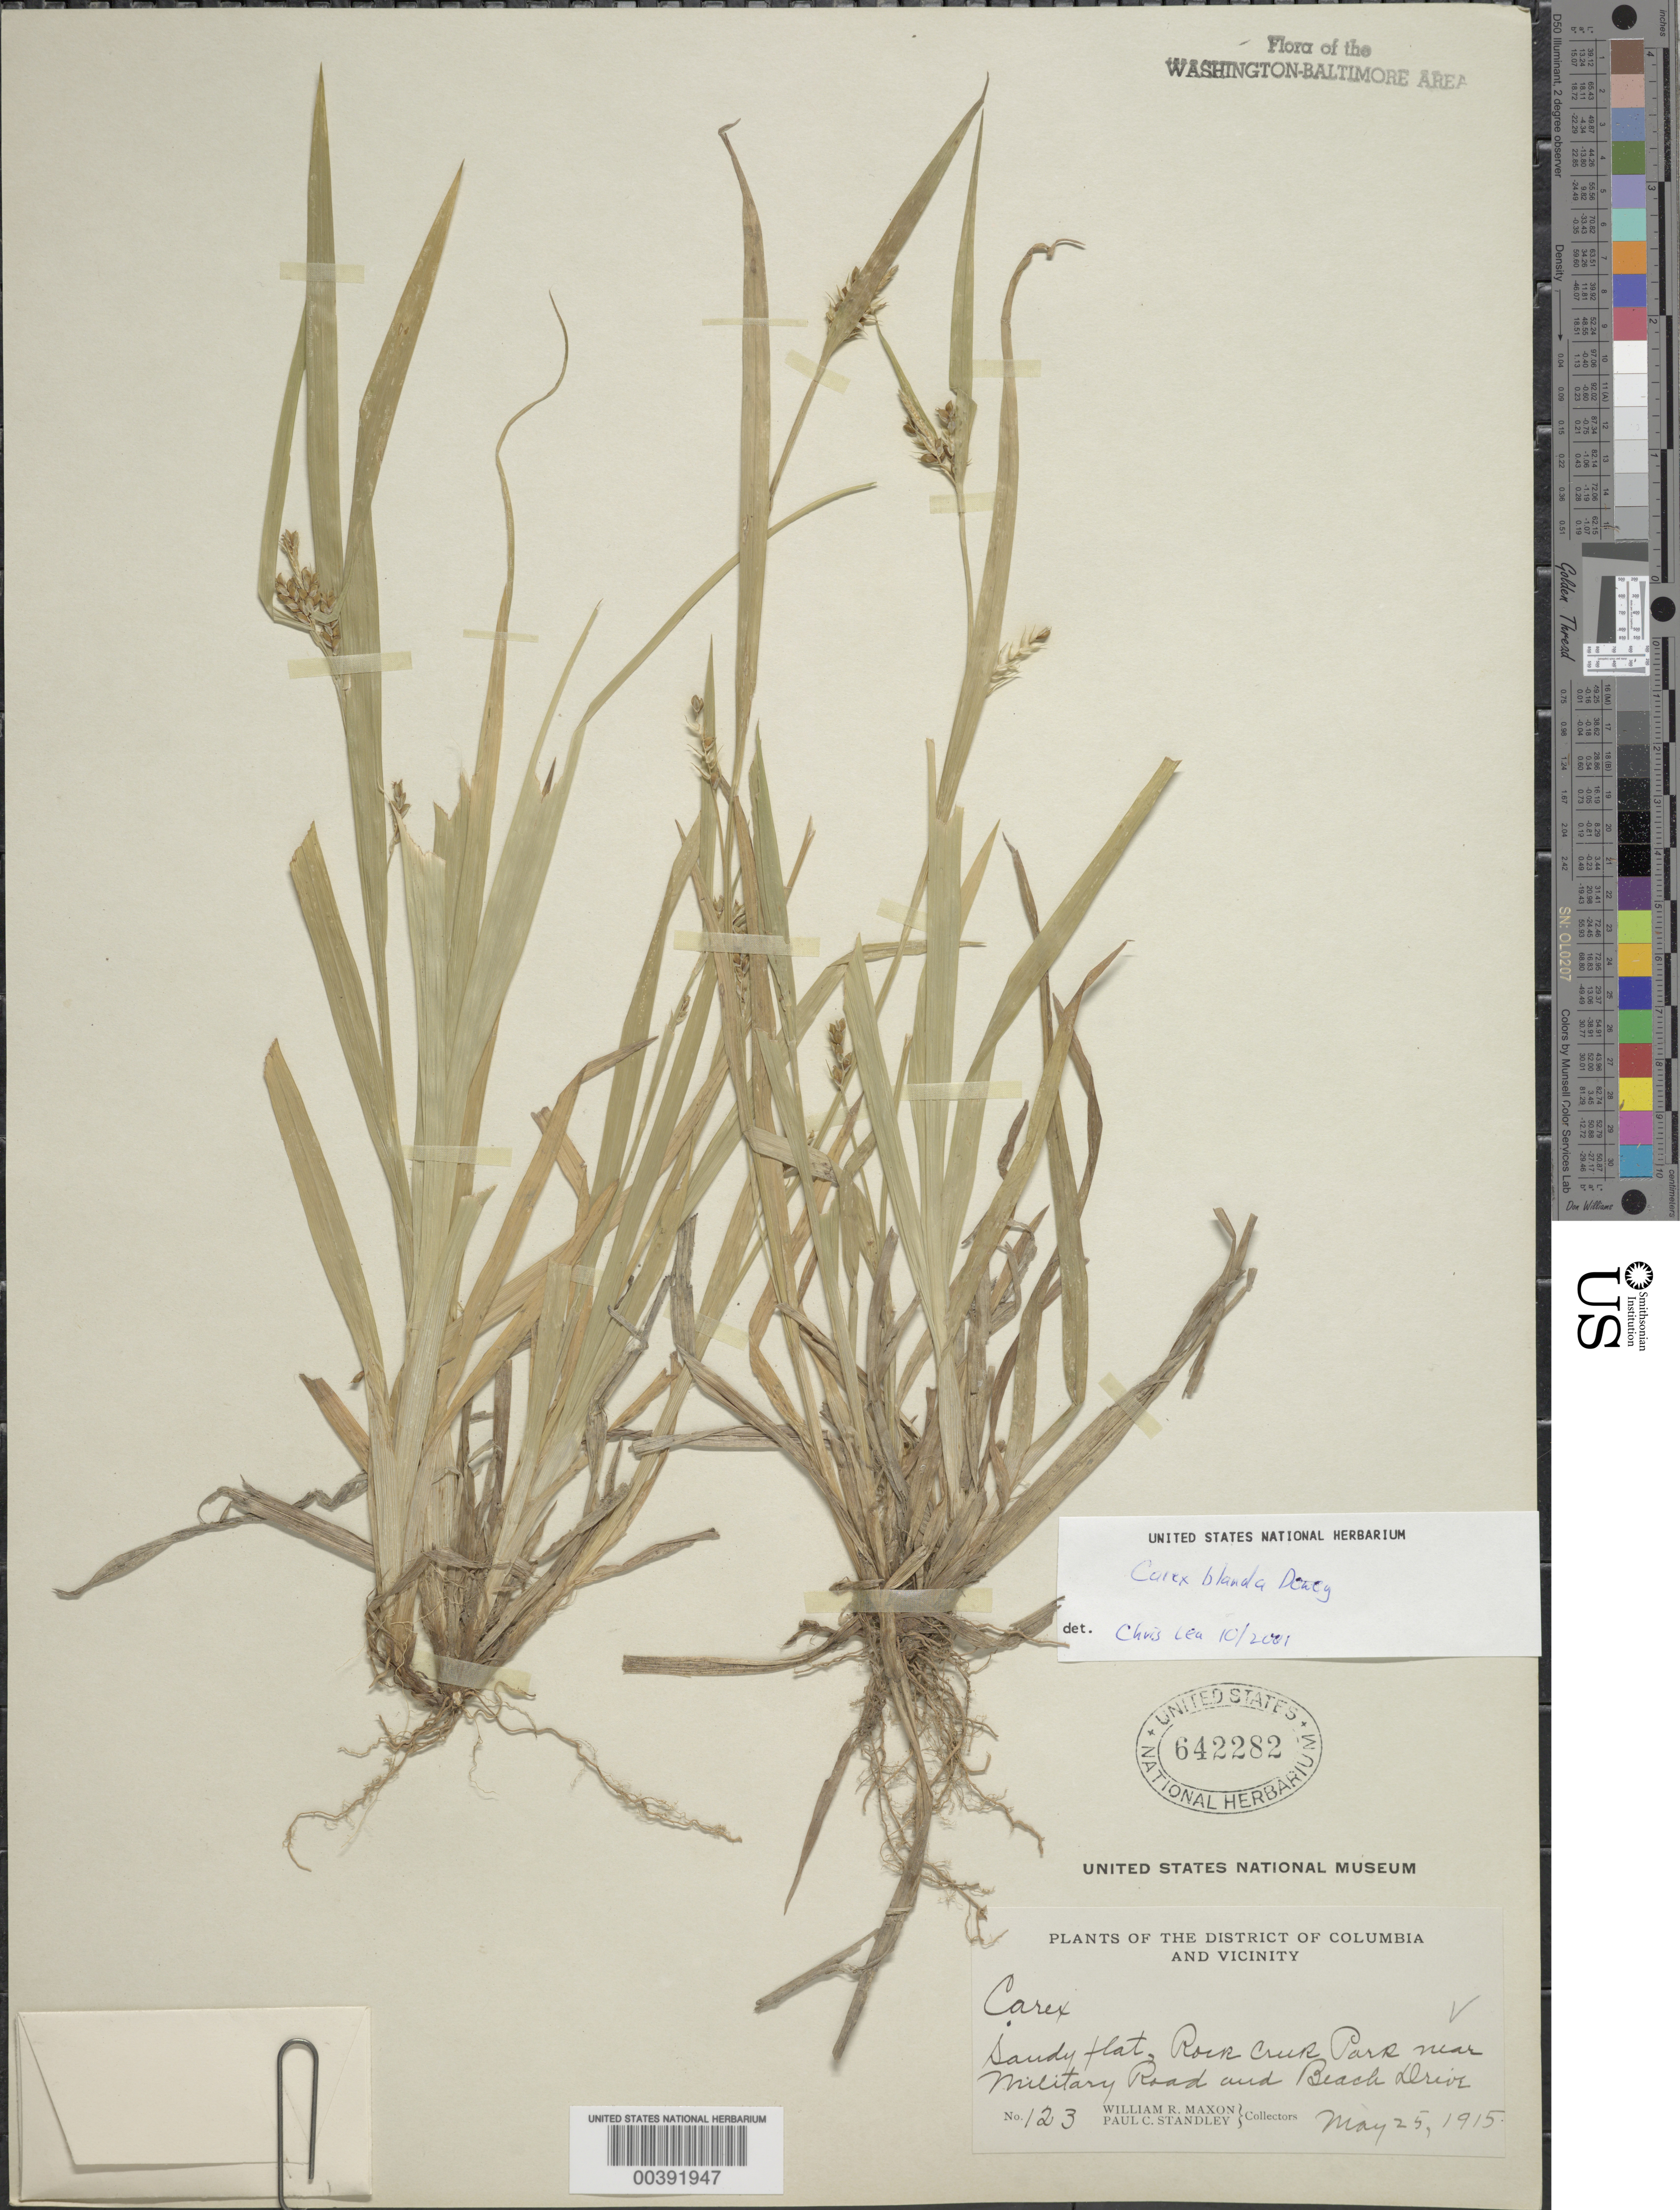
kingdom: Plantae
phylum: Tracheophyta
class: Liliopsida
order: Poales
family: Cyperaceae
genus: Carex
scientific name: Carex blanda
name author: Dewey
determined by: Lea, C.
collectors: W. R. Maxon & P. C. Standley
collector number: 123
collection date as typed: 25 May 1915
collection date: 1915-05-25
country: United States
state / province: District of Columbia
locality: Rock Creek Park near Military Rd. and Beach Dr. Rock Creek Park & vicinity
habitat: Sandy flat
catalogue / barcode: US 642282